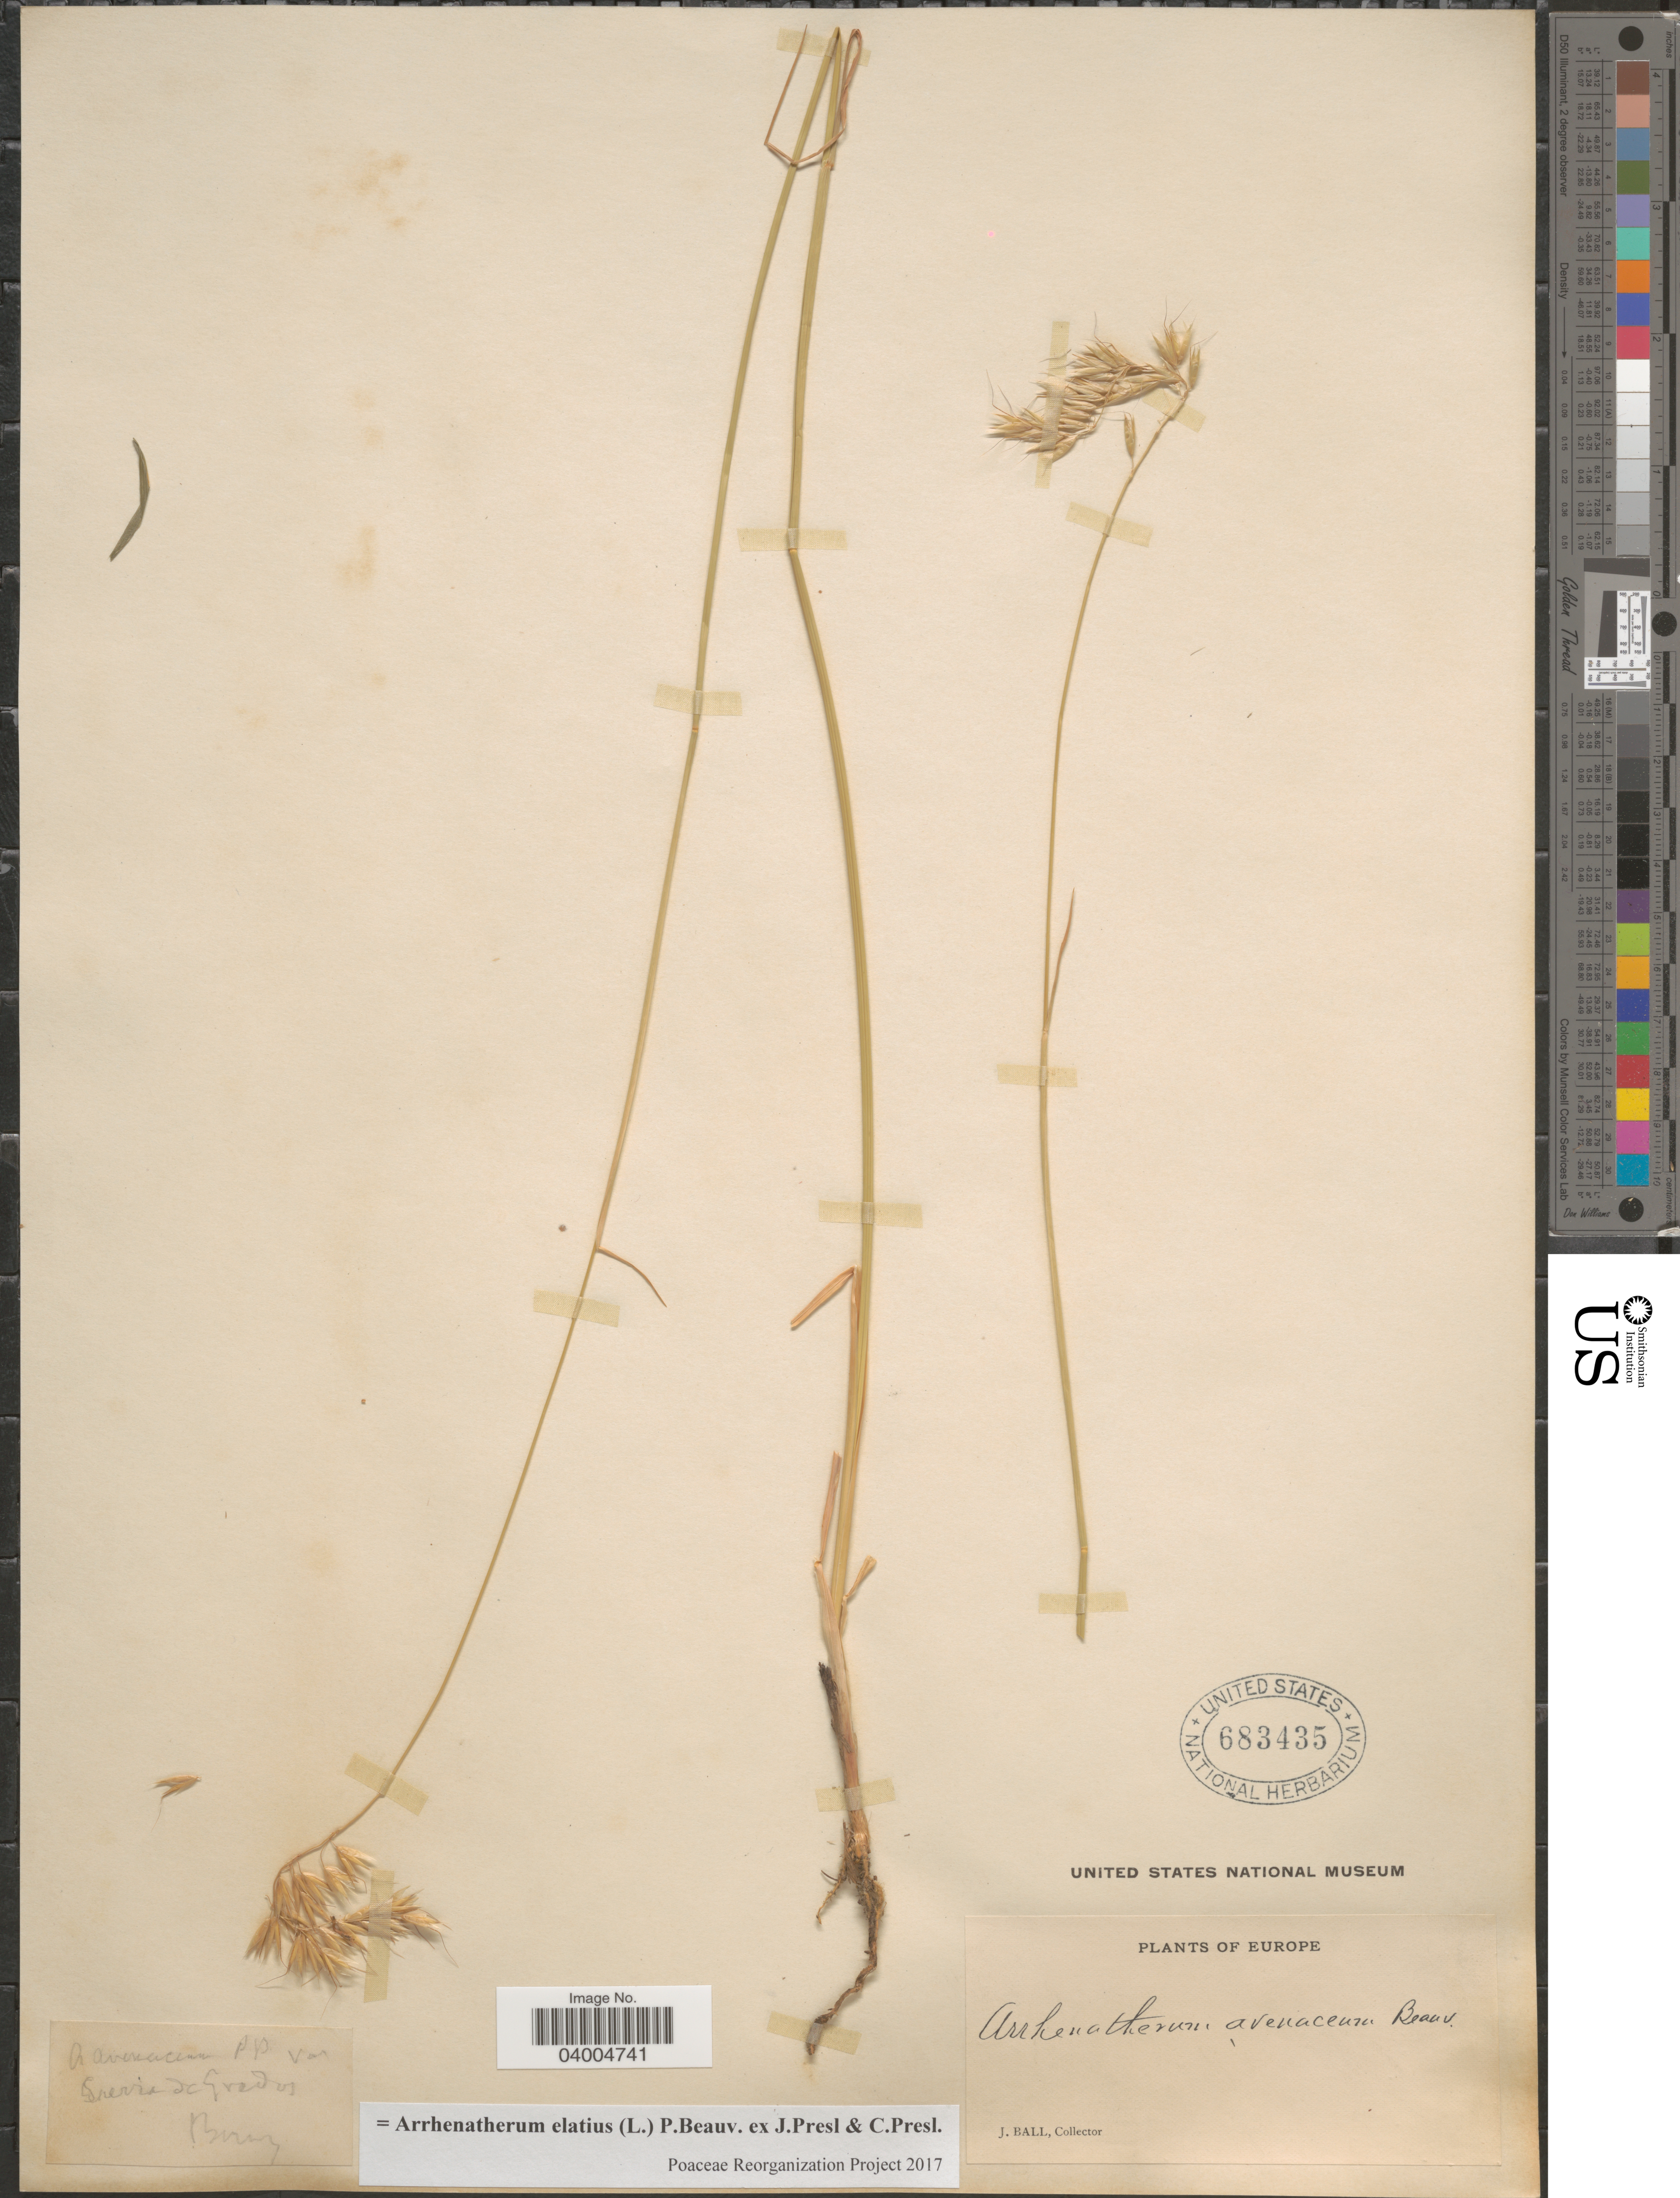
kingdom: Plantae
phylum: Tracheophyta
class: Liliopsida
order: Poales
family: Poaceae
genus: Arrhenatherum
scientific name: Arrhenatherum elatius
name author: (L.) J. Presl & C. Presl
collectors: J. Ball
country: Spain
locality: Sierra de Gredos. Europe.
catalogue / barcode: US 683435